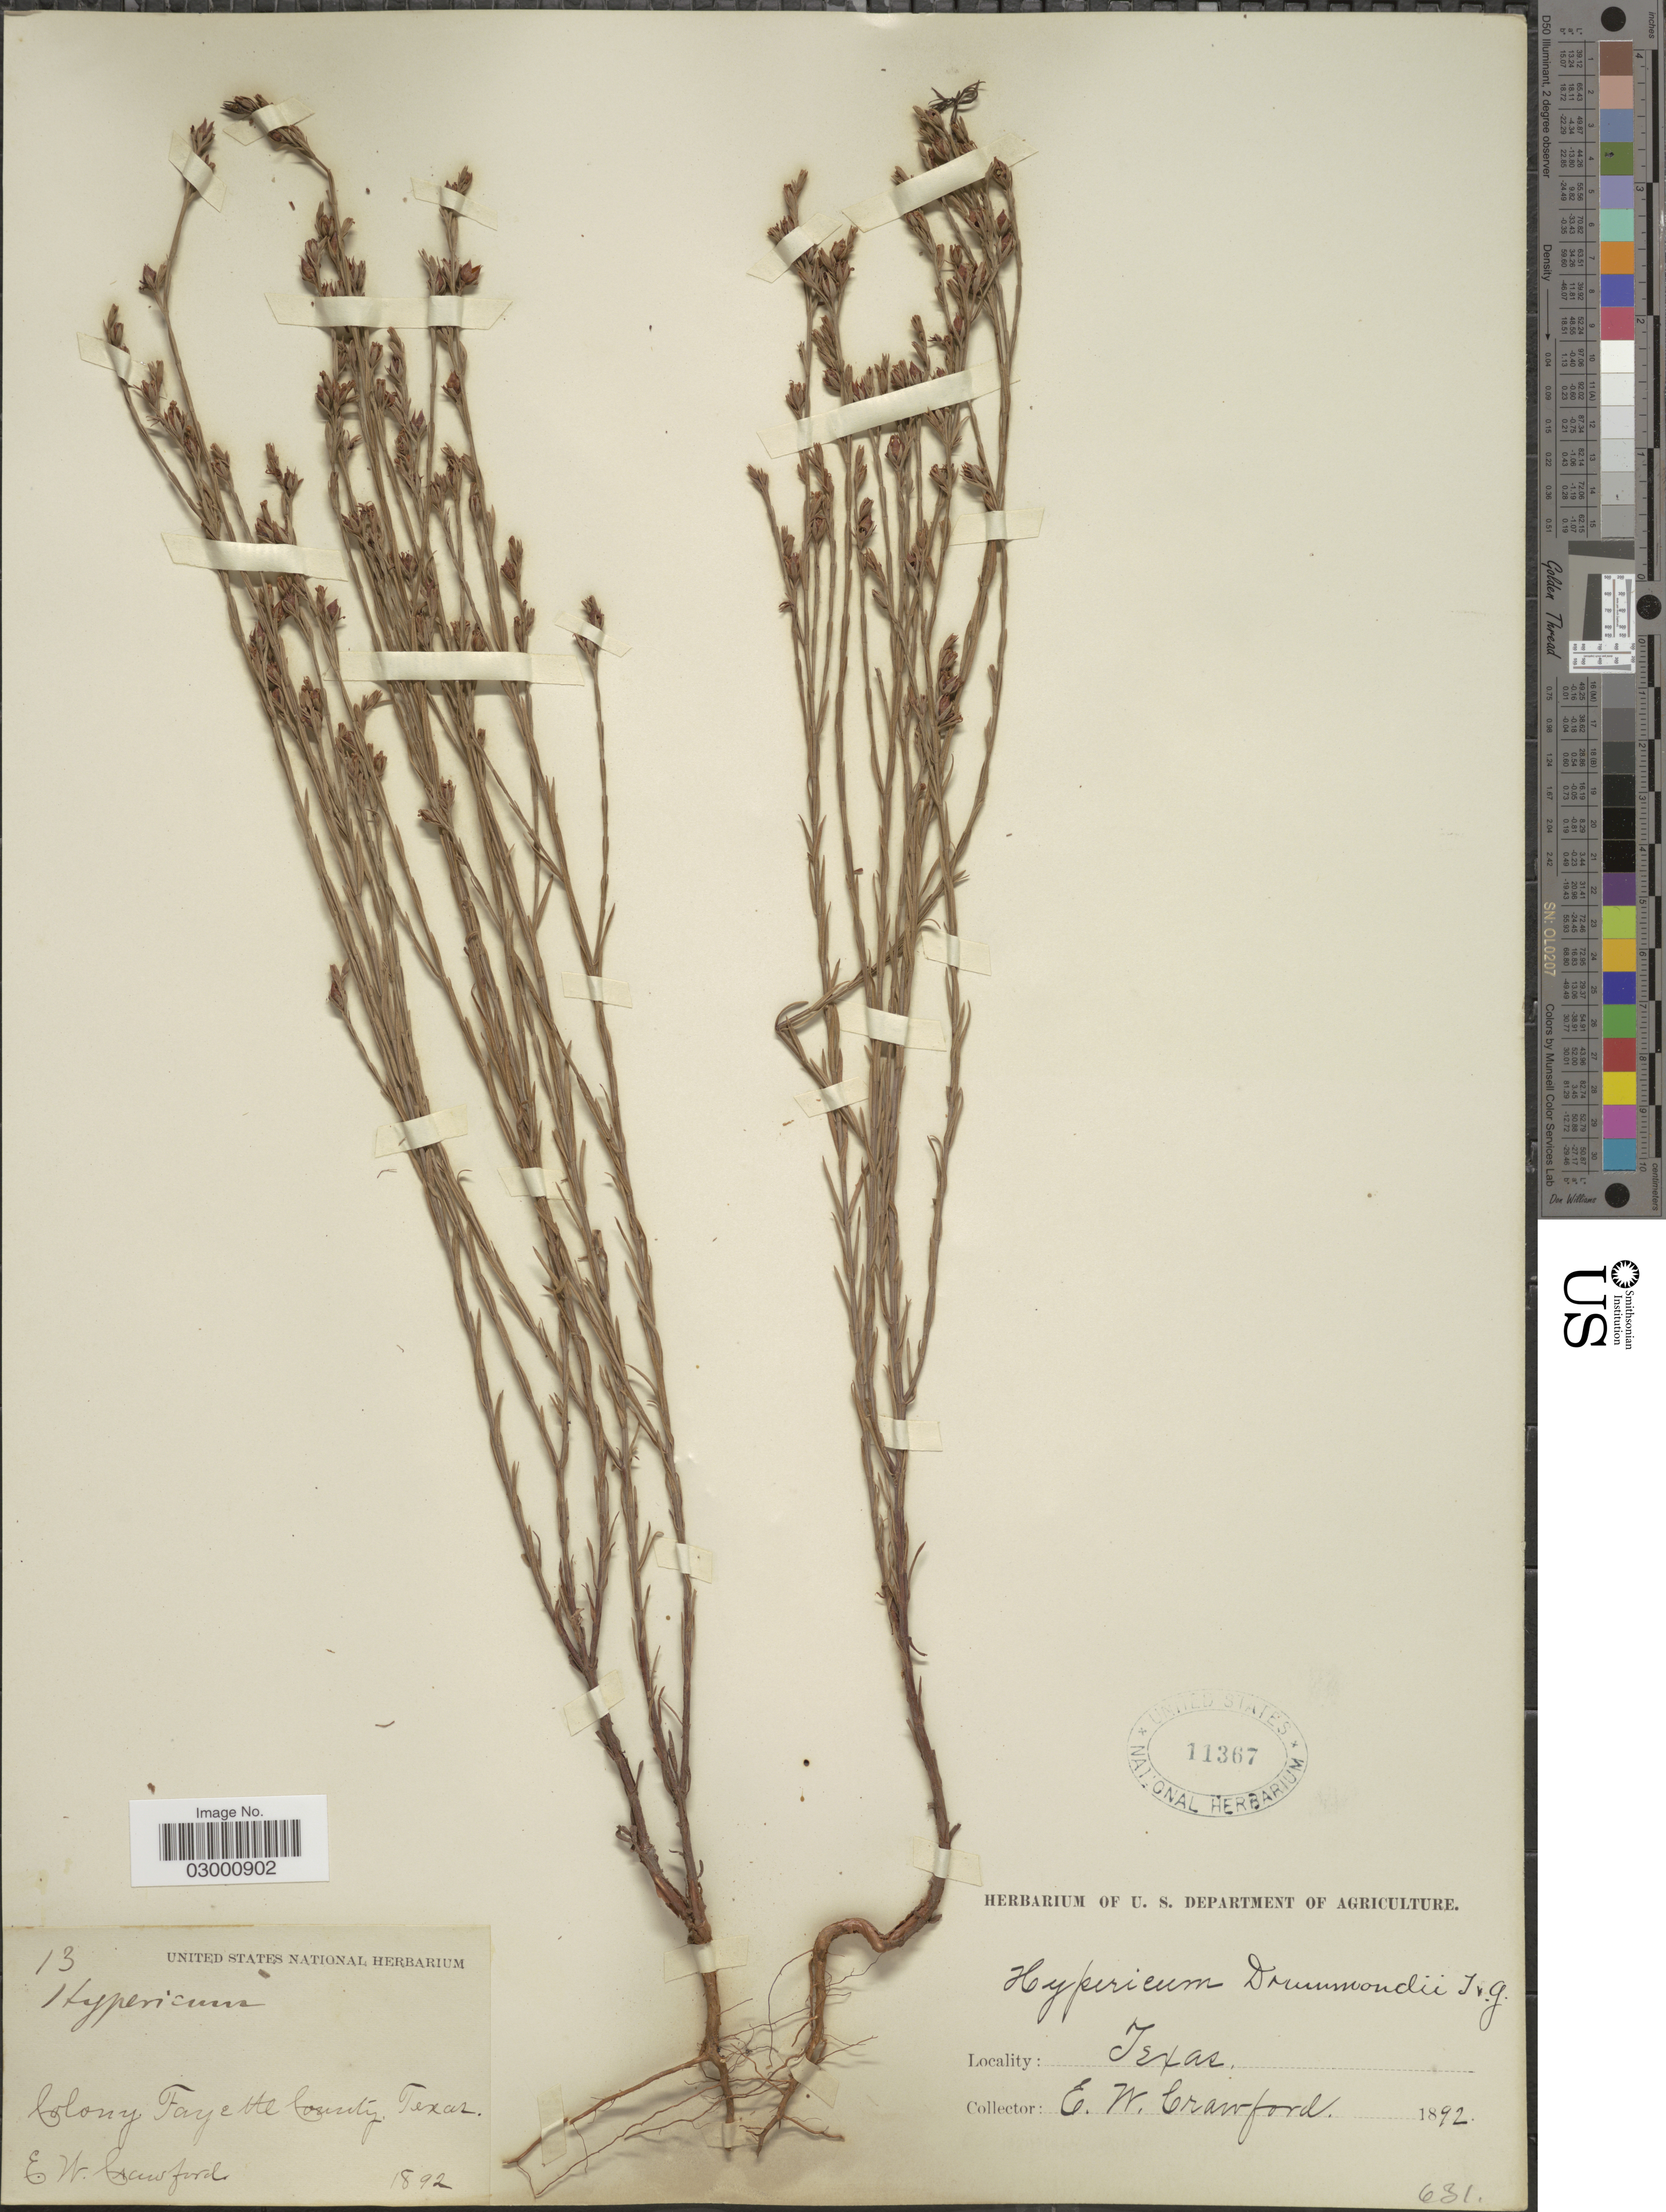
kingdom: Plantae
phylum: Tracheophyta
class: Magnoliopsida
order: Malpighiales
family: Hypericaceae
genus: Hypericum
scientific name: Hypericum drummondii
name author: (Grev. & Hook.) Torr. & A. Gray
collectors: E. Crawford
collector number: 13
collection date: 1892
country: United States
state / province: Texas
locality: Colony Fayette County.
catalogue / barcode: US 11367